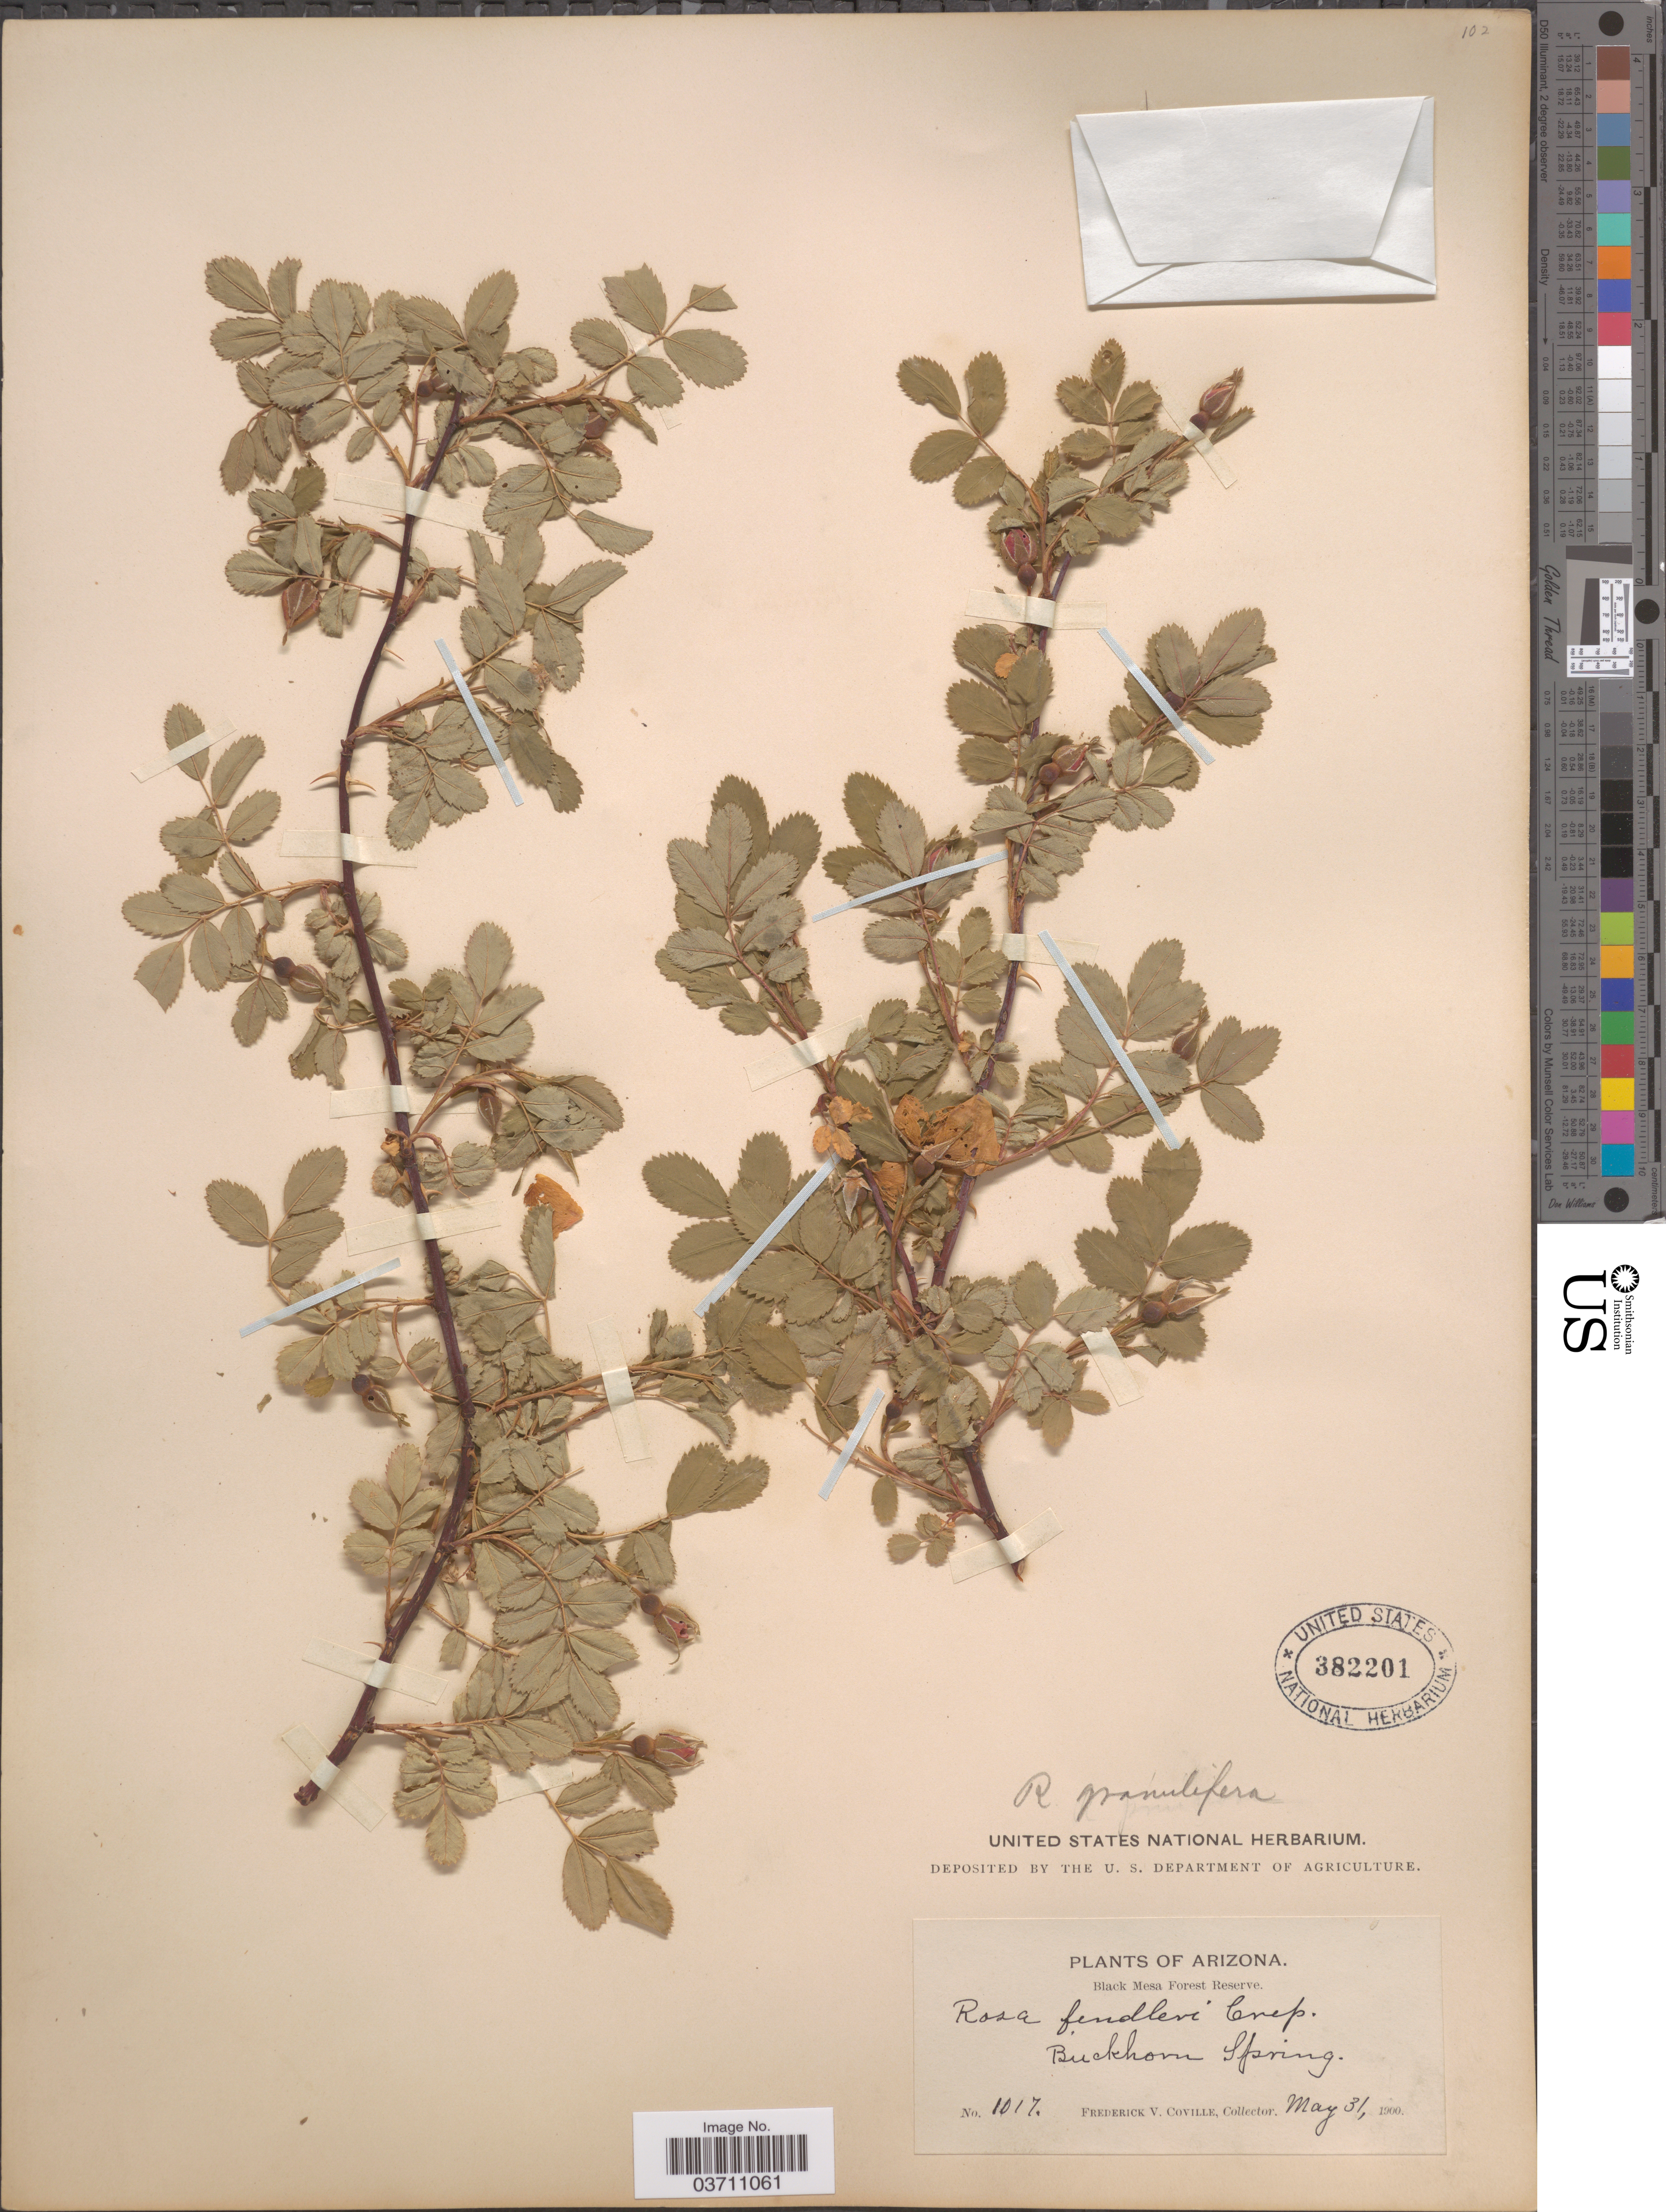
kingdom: Plantae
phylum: Tracheophyta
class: Magnoliopsida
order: Rosales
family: Rosaceae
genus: Rosa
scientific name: Rosa granulifera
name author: Rydb.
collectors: F. V. Coville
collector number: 1017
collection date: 1900-05-31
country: United States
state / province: Arizona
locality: Black Mesa Forest Reserve. Buckhorn Spring.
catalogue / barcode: US 382201